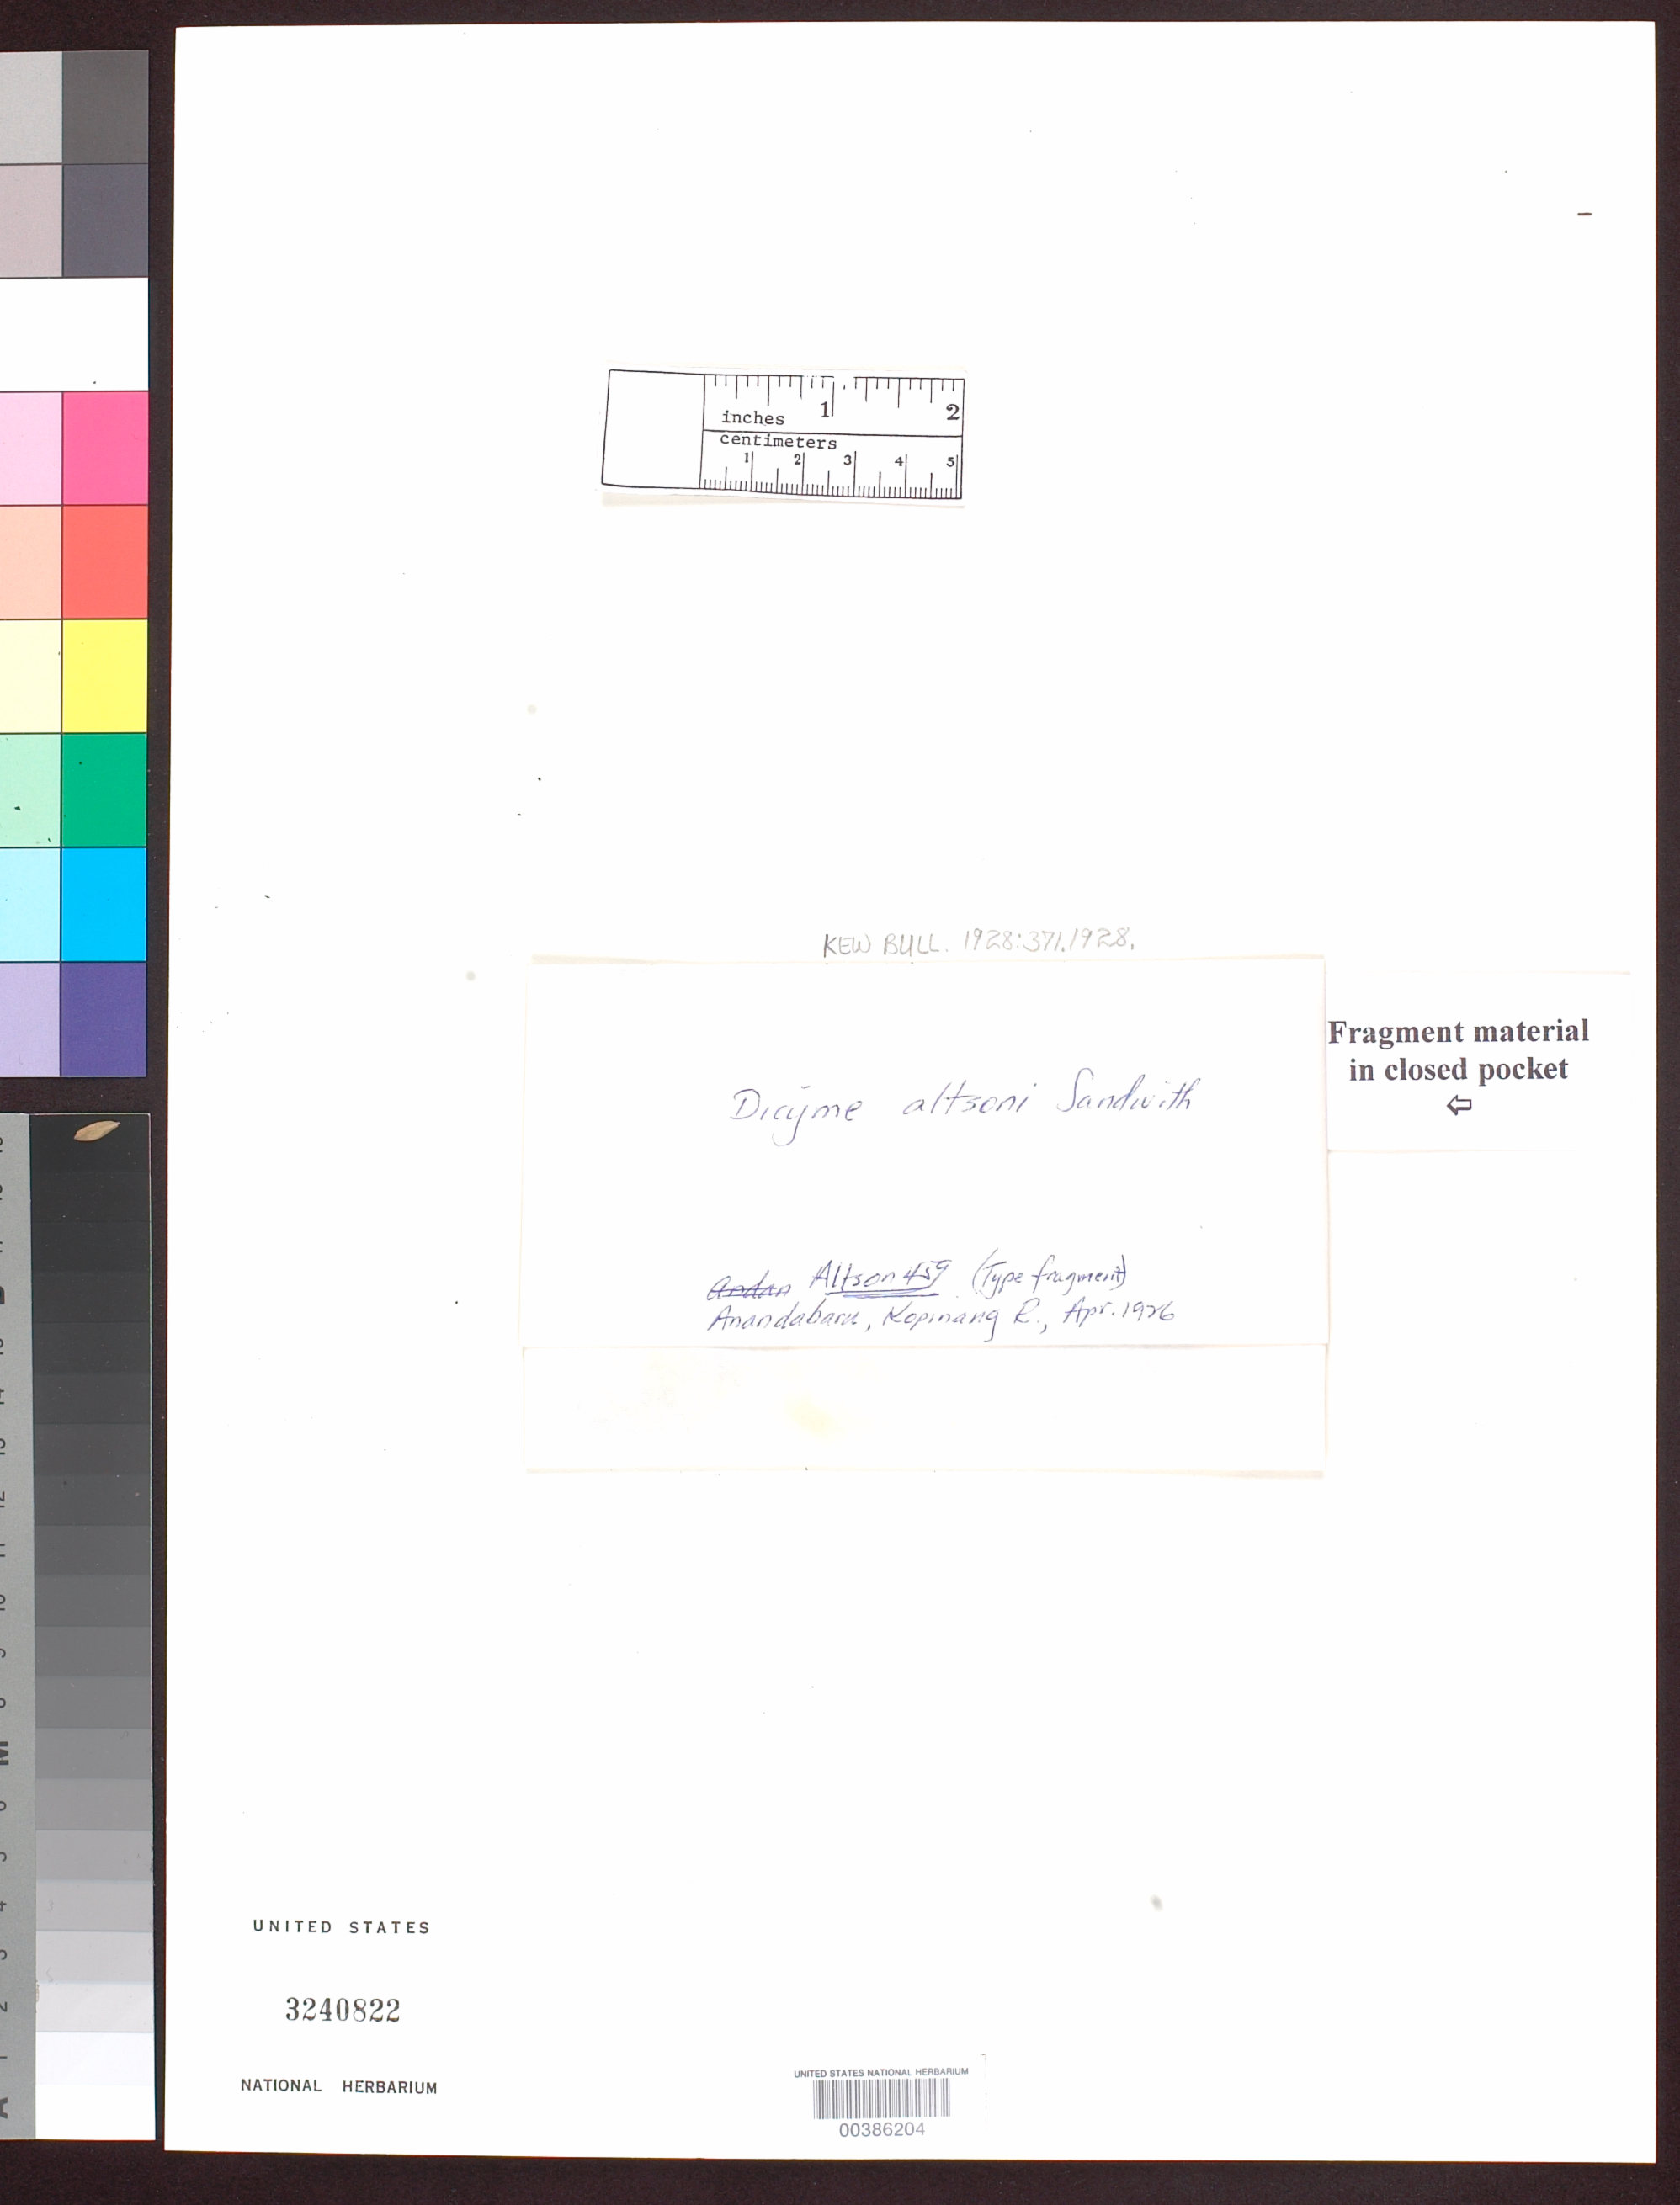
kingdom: Plantae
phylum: Tracheophyta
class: Magnoliopsida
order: Fabales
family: Fabaceae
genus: Dicymbe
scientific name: Dicymbe altsonii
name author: Sandwith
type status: Type Fragment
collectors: A. H. Alston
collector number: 459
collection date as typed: Apr 1926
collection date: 1926-04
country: Guyana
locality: Anandabaru, Kopinang River.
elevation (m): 610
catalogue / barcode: US 3240822